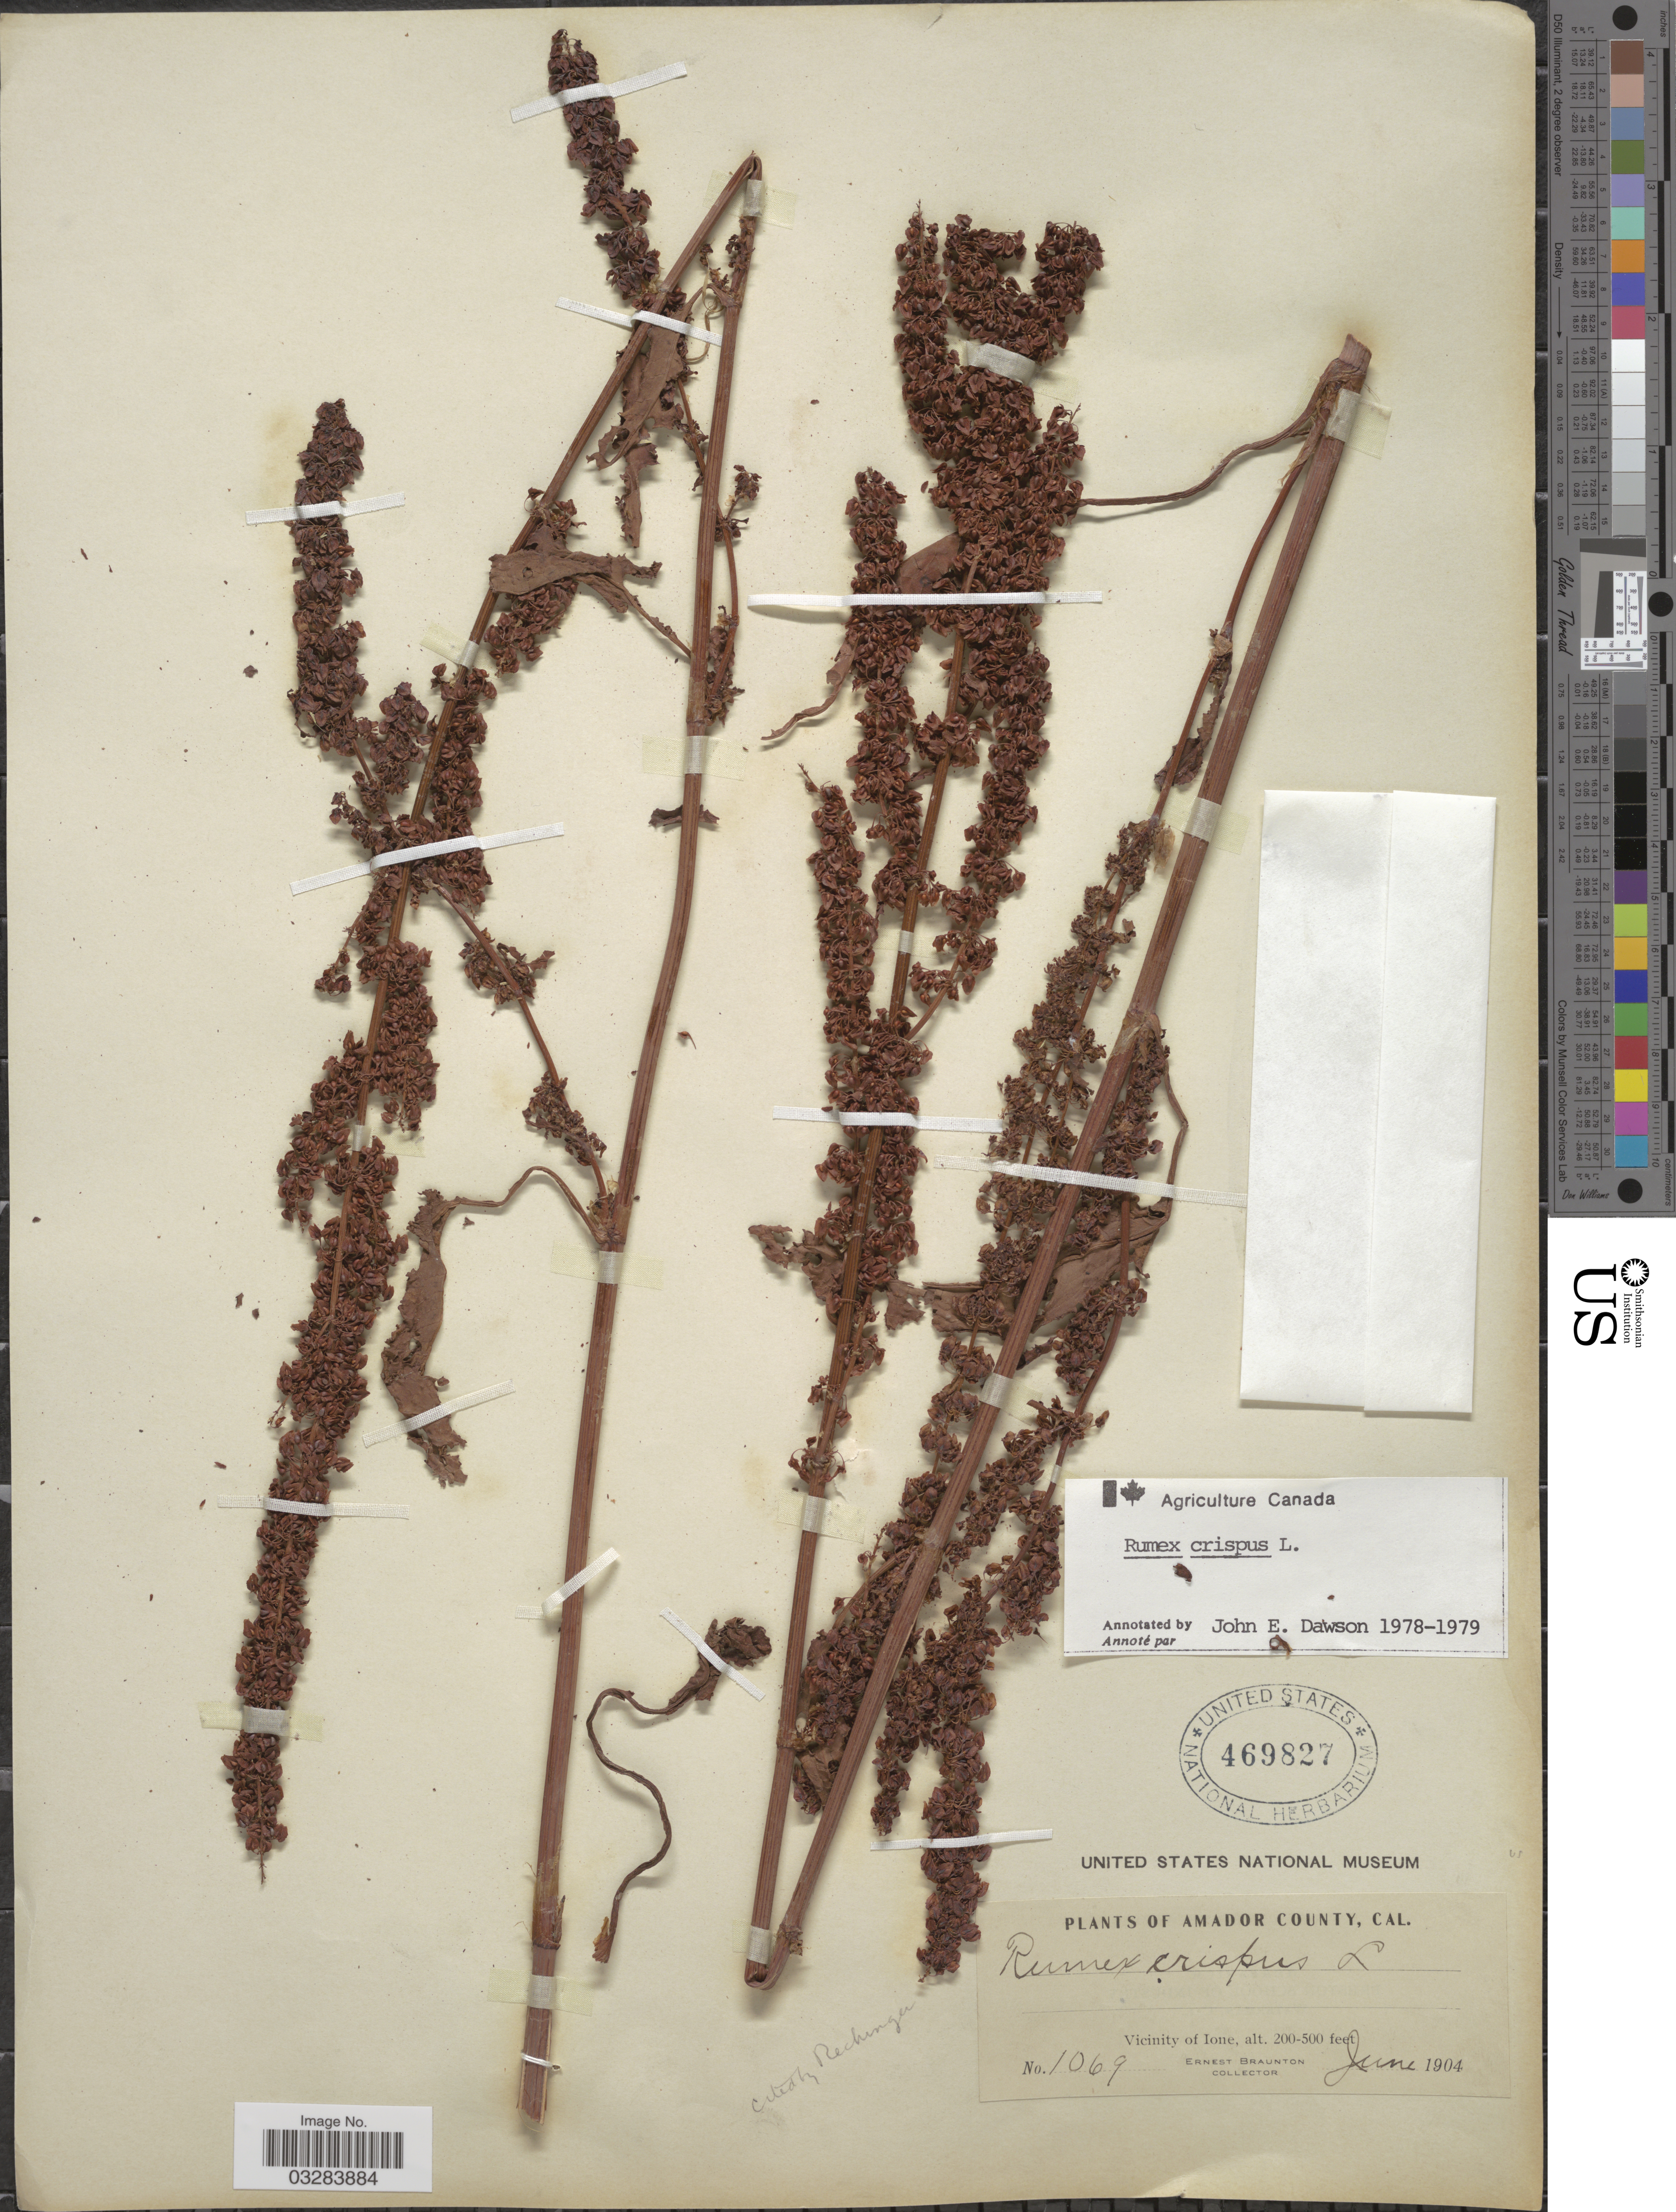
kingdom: Plantae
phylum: Tracheophyta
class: Magnoliopsida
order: Caryophyllales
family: Polygonaceae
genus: Rumex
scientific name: Rumex crispus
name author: L.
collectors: E. Braunton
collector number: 1069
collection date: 1904-06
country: United States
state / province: California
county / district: Amador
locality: Amador County, Cal. Vicinity of Ione.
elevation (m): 61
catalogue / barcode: US 469827